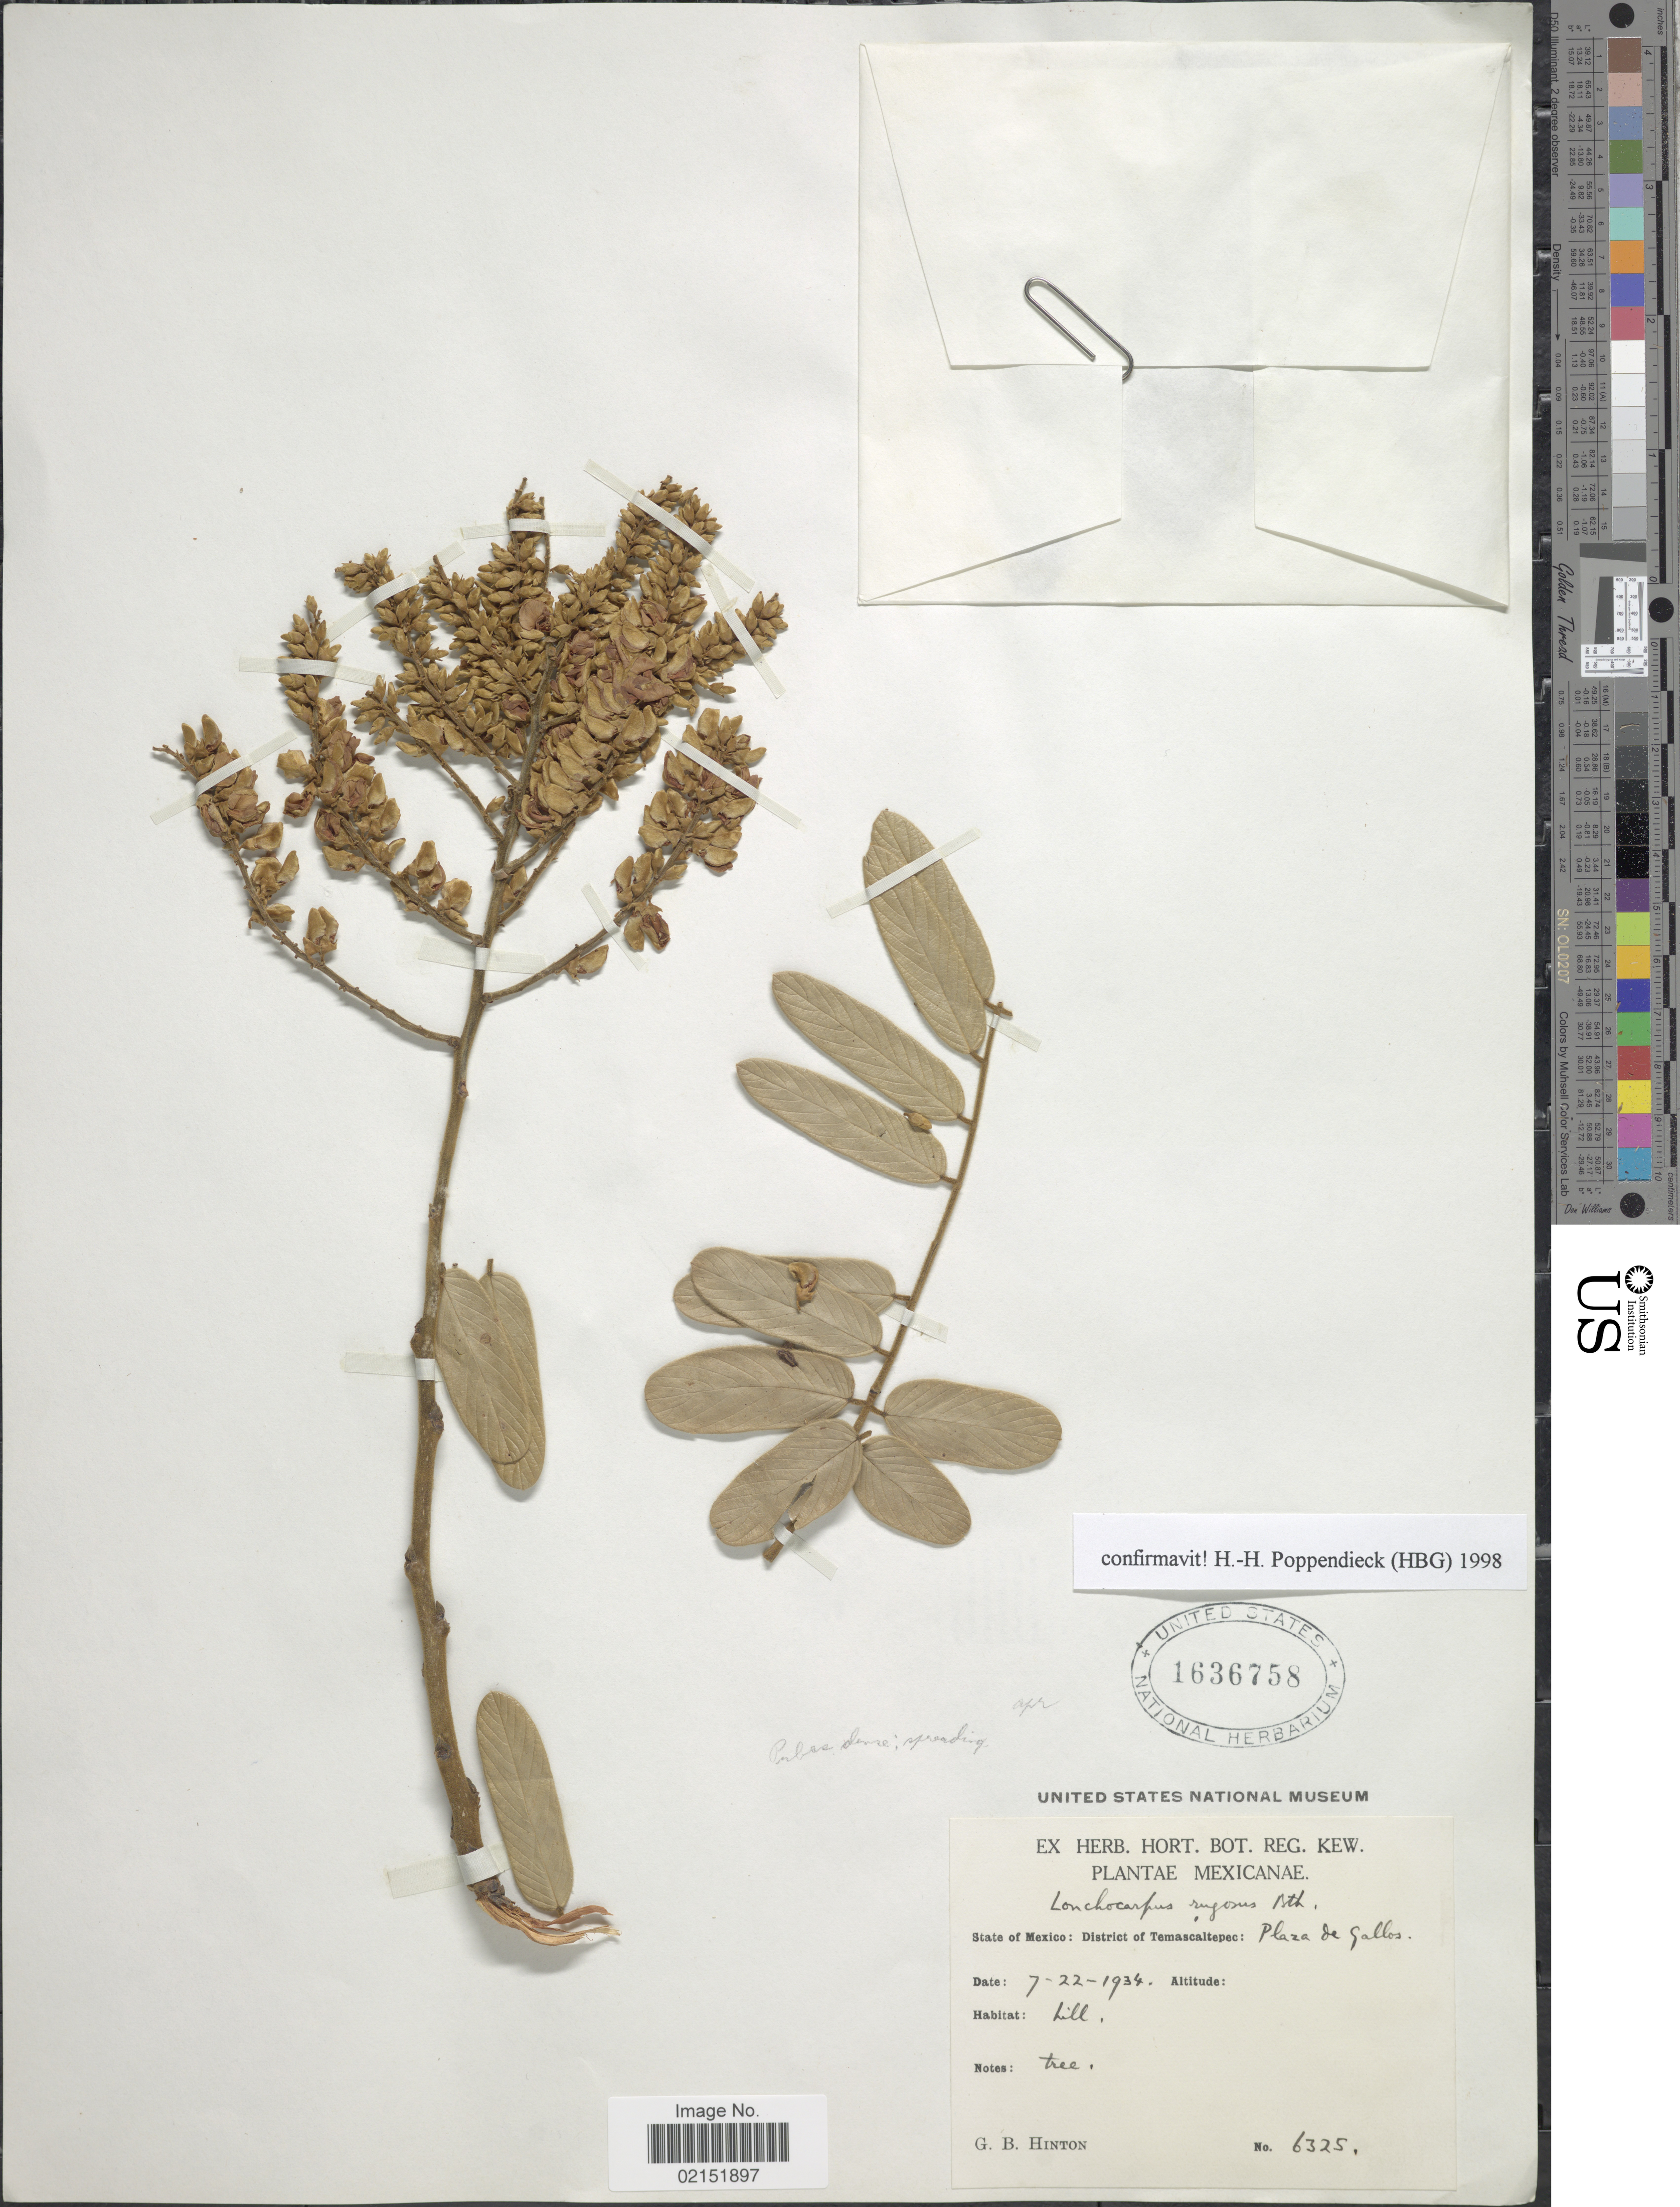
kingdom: Plantae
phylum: Tracheophyta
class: Magnoliopsida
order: Fabales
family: Fabaceae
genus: Lonchocarpus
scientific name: Lonchocarpus rugosus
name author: Benth.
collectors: G. B. Hinton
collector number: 6325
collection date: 1934-07-22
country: Mexico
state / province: México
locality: District of Temascaltepec: Plaza de gallos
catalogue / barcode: US 1636758